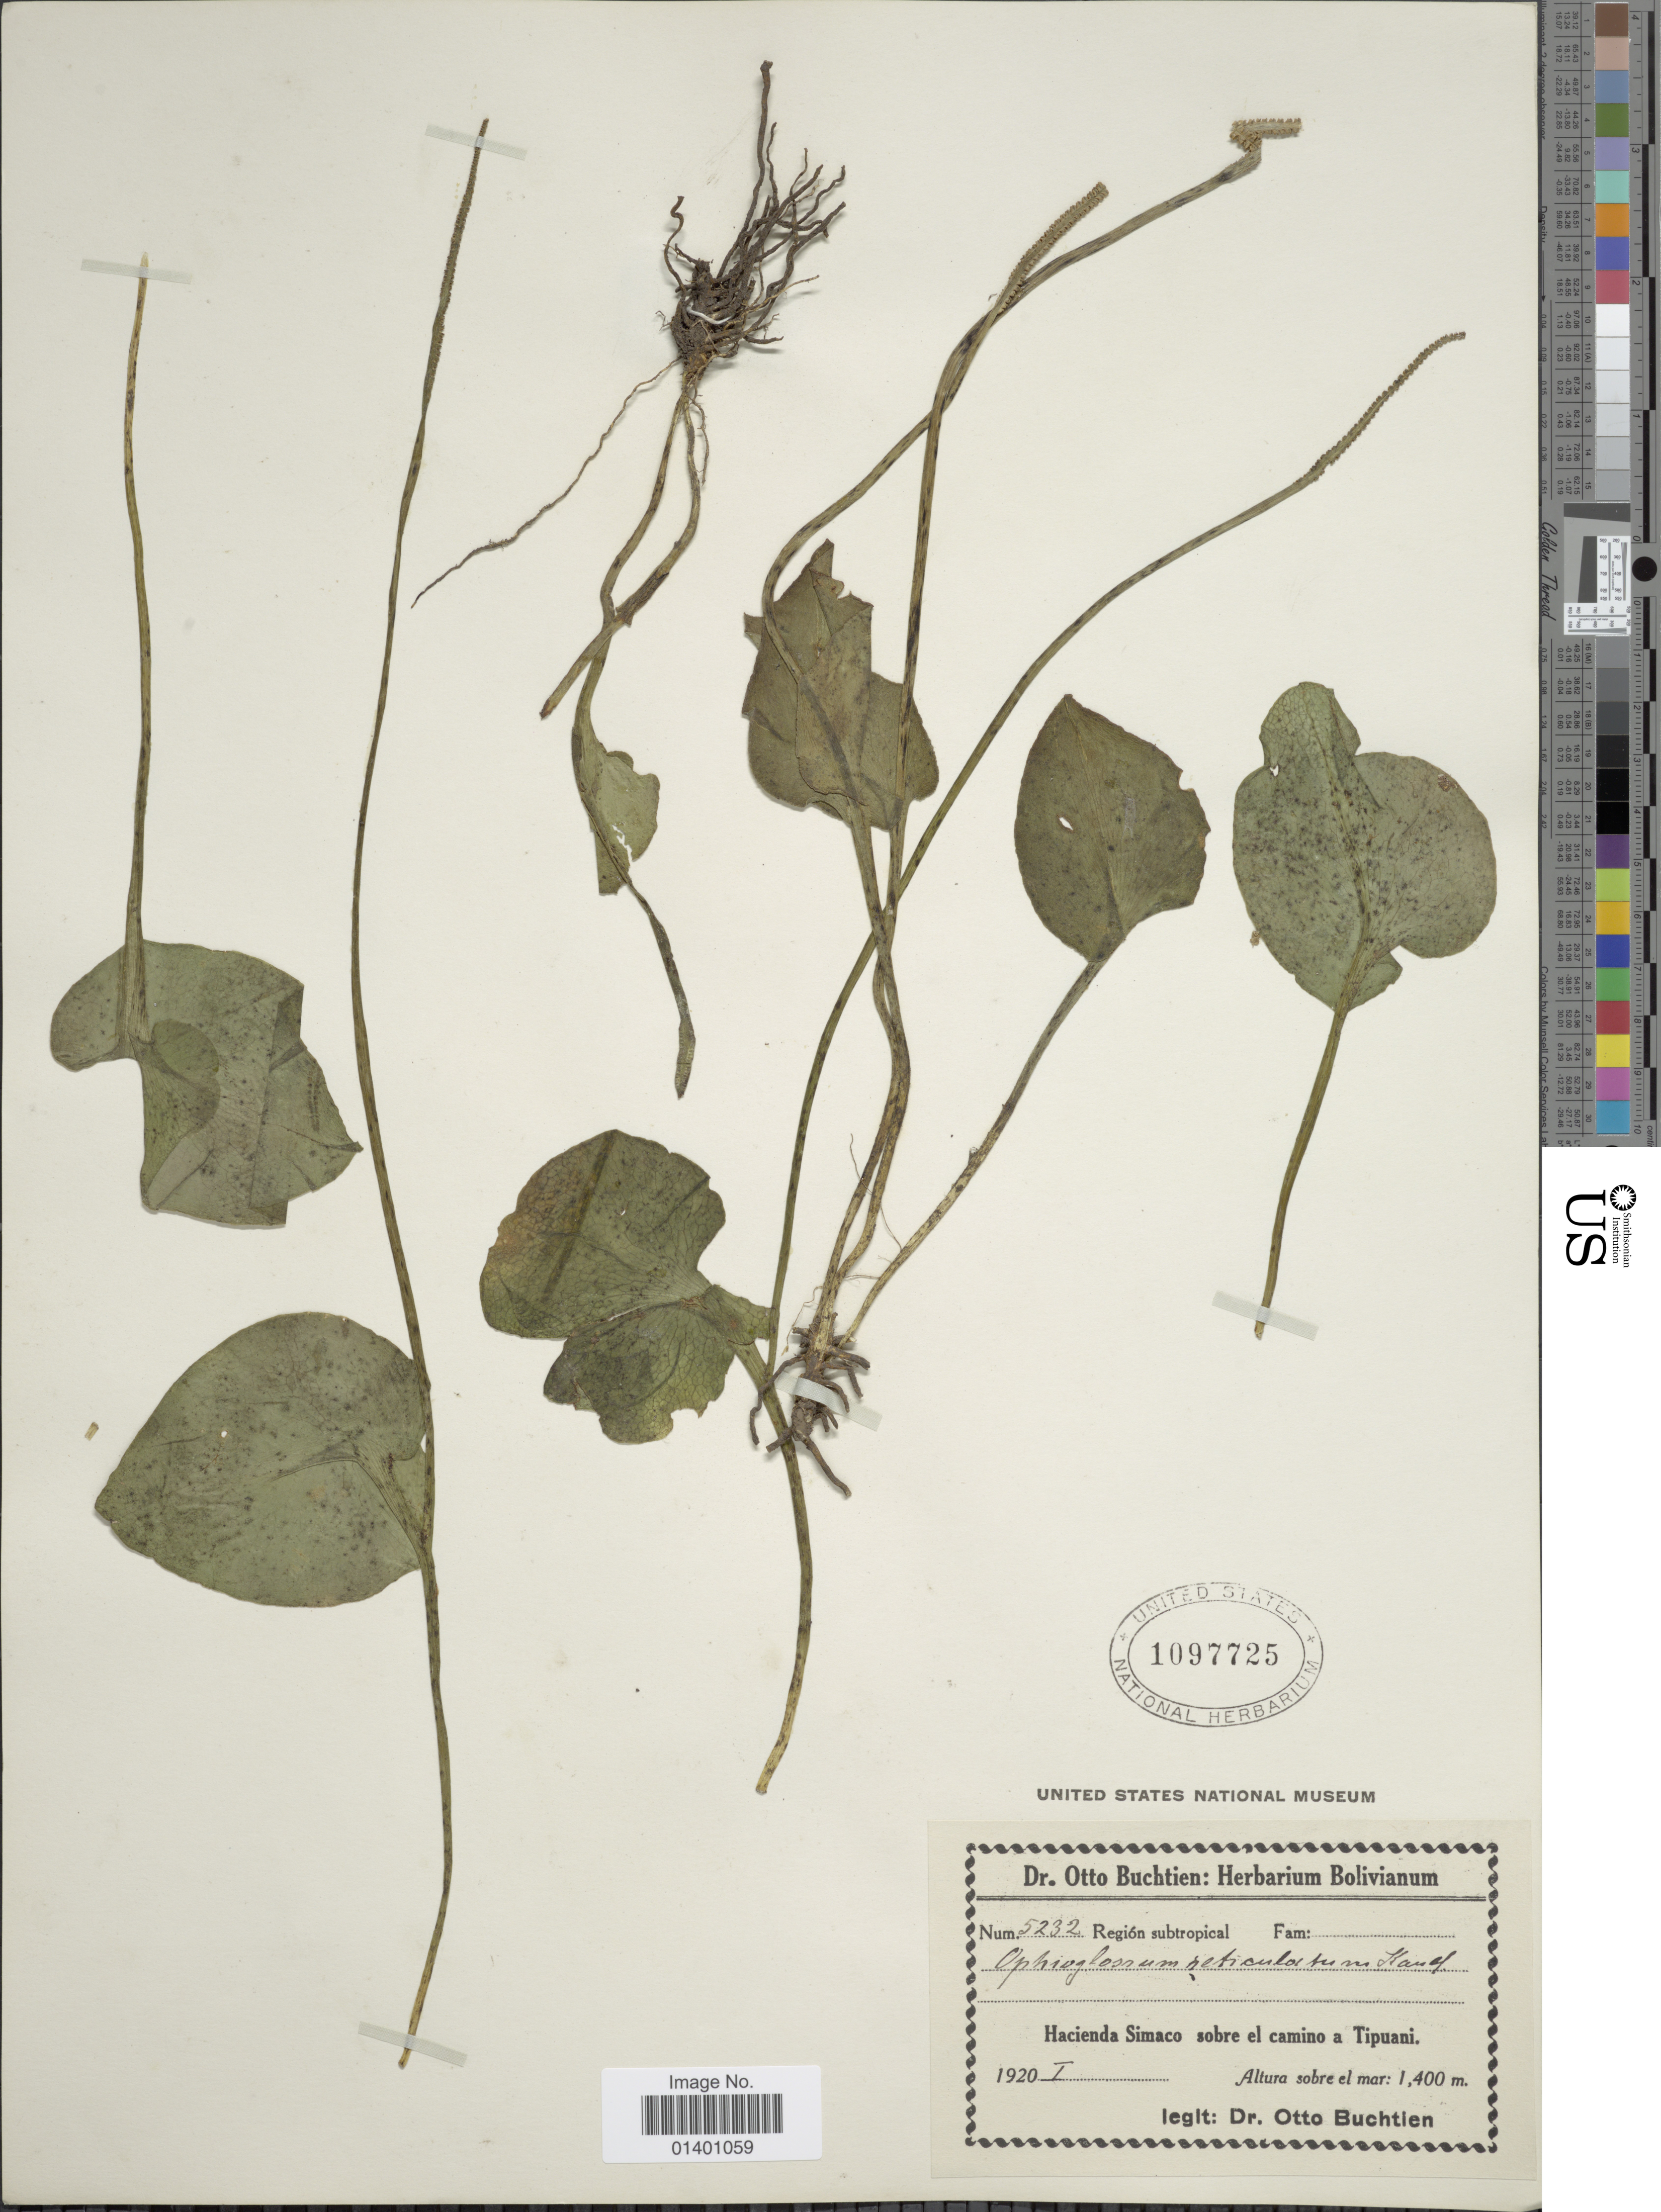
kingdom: Plantae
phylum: Tracheophyta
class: Polypodiopsida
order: Ophioglossales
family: Ophioglossaceae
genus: Ophioglossum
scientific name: Ophioglossum reticulatum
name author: L.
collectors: O. Buchtien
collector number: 5232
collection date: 1920-01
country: Bolivia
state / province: La Paz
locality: Hacienda Simaco sobre el camino a Tipuani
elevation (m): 1400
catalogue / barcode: US 1097725